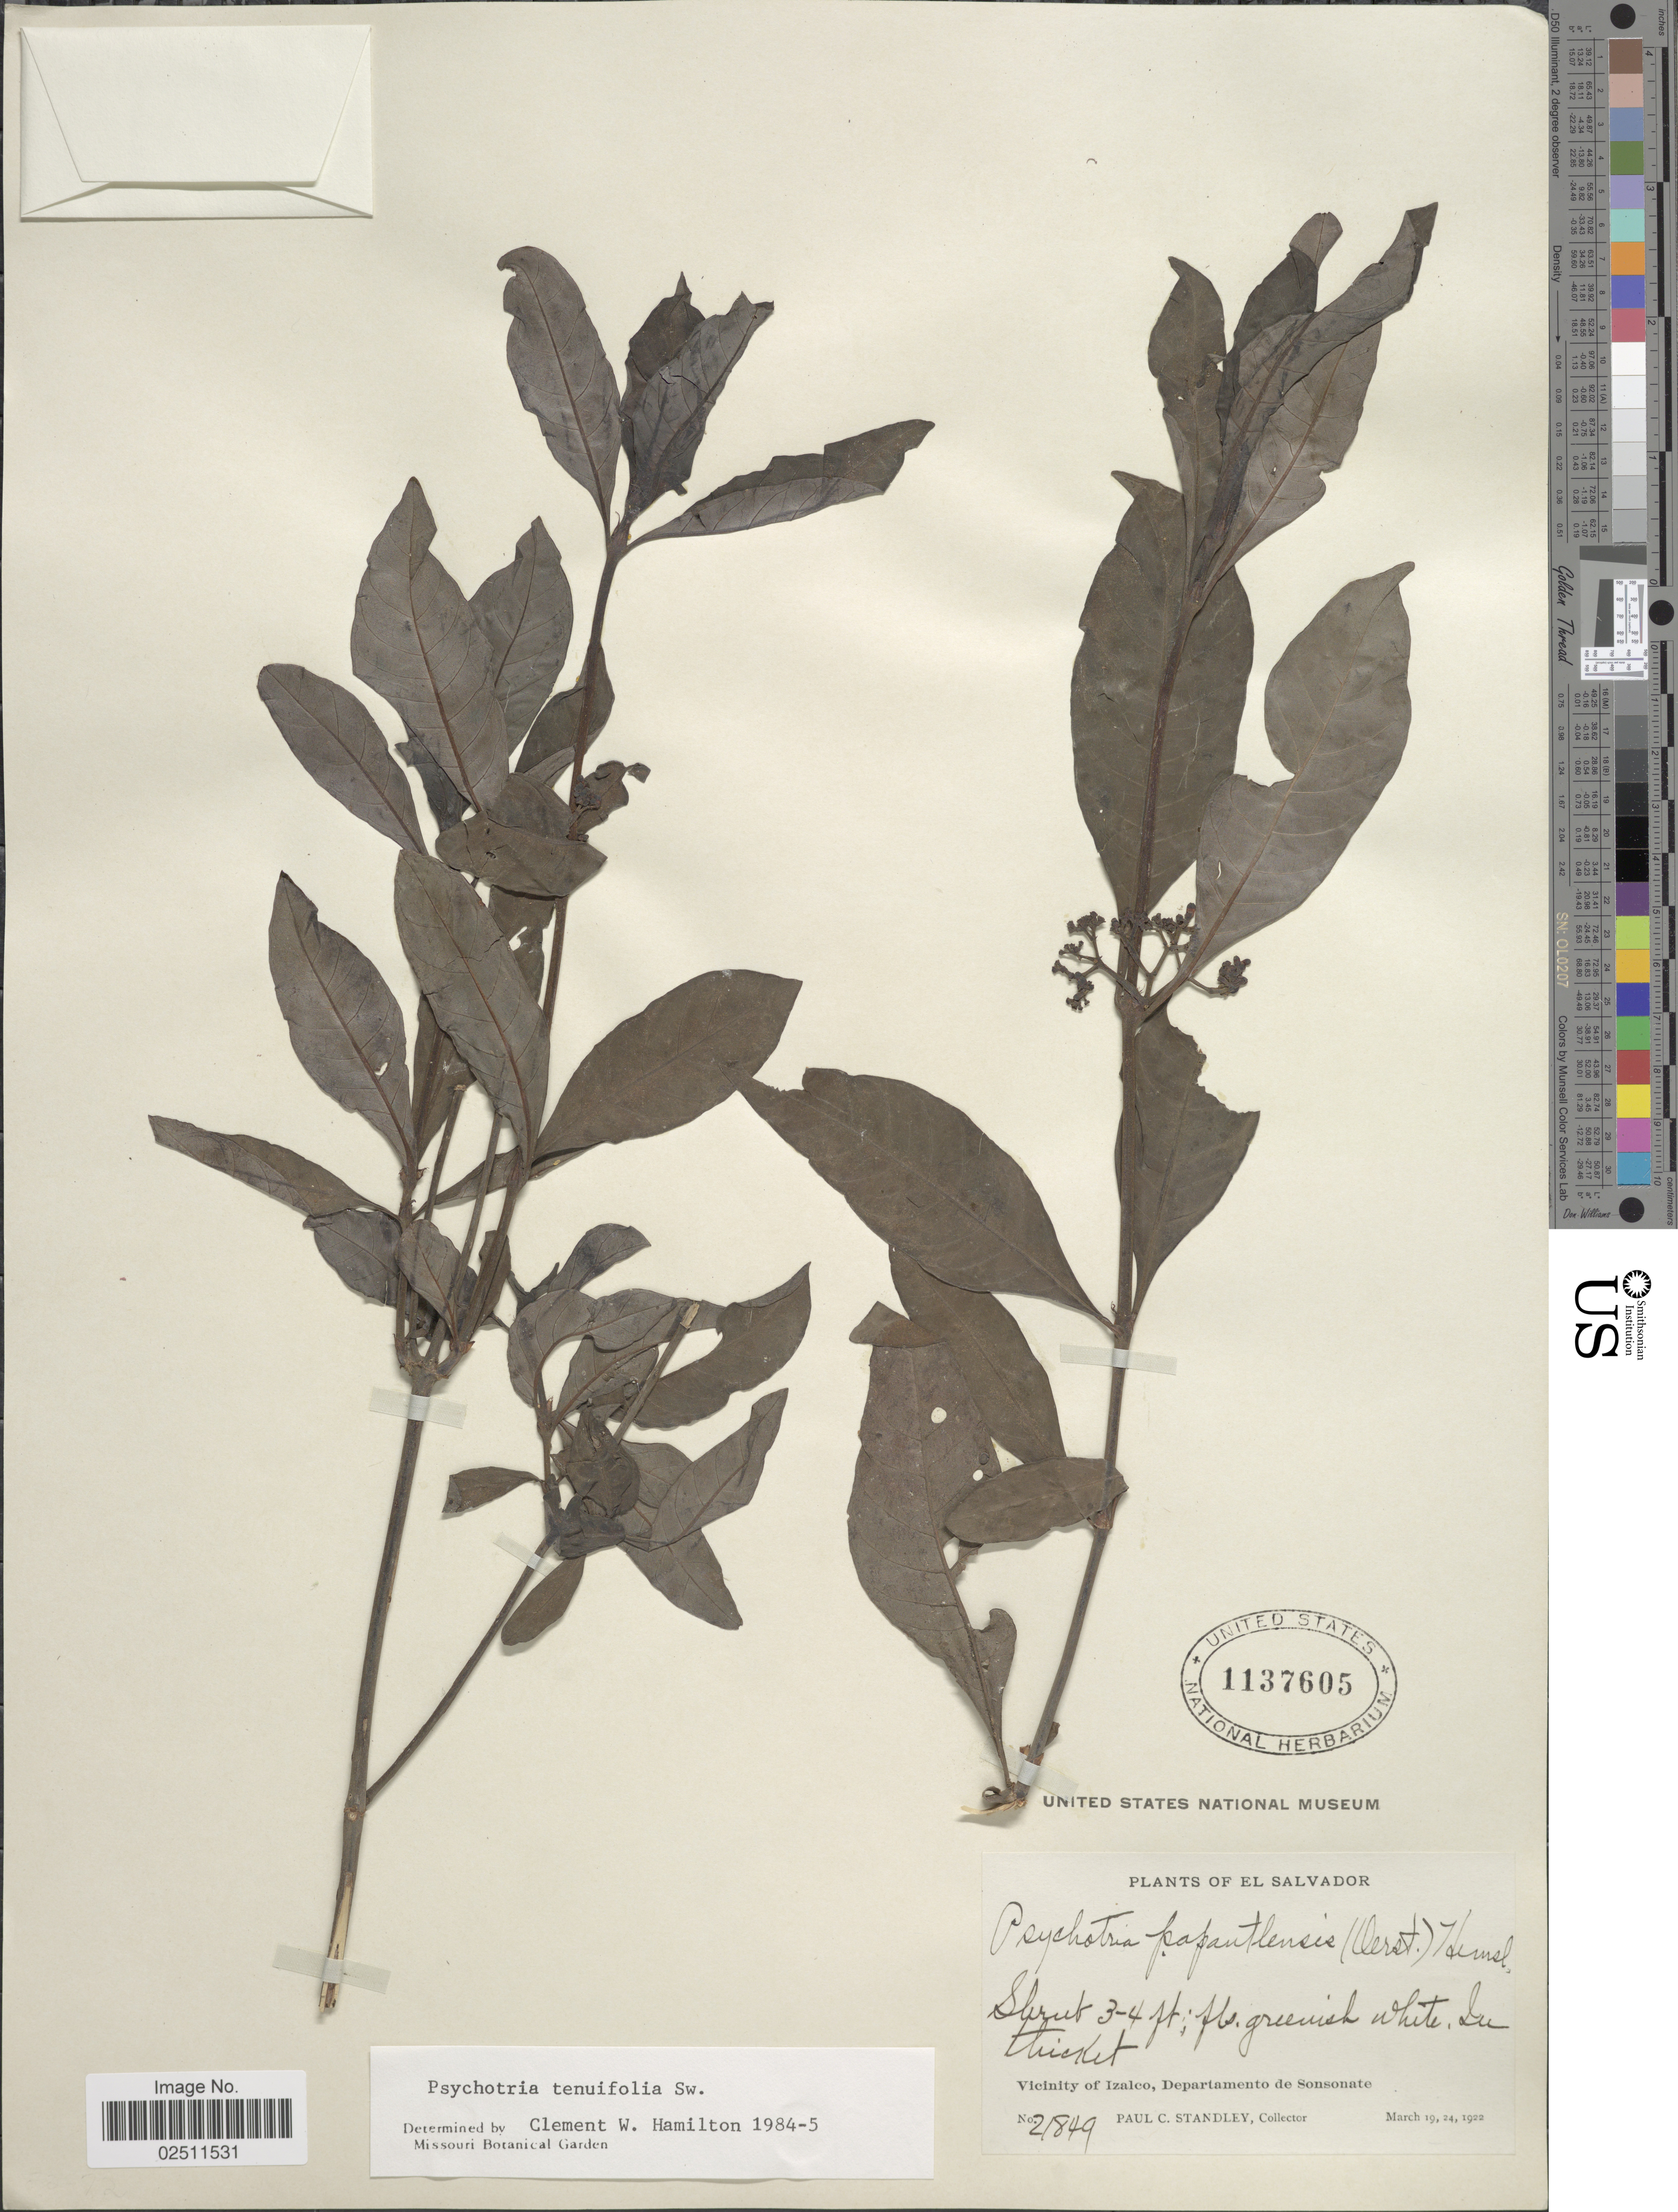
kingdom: Plantae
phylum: Tracheophyta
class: Magnoliopsida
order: Gentianales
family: Rubiaceae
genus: Psychotria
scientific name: Psychotria tenuifolia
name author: Sw.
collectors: P. C. Standley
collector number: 21849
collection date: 1922-03-19/1922-03-24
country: El Salvador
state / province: Sonsonate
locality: Vicinity of Izalco, Departamento de Sonsonate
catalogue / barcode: US 1137605